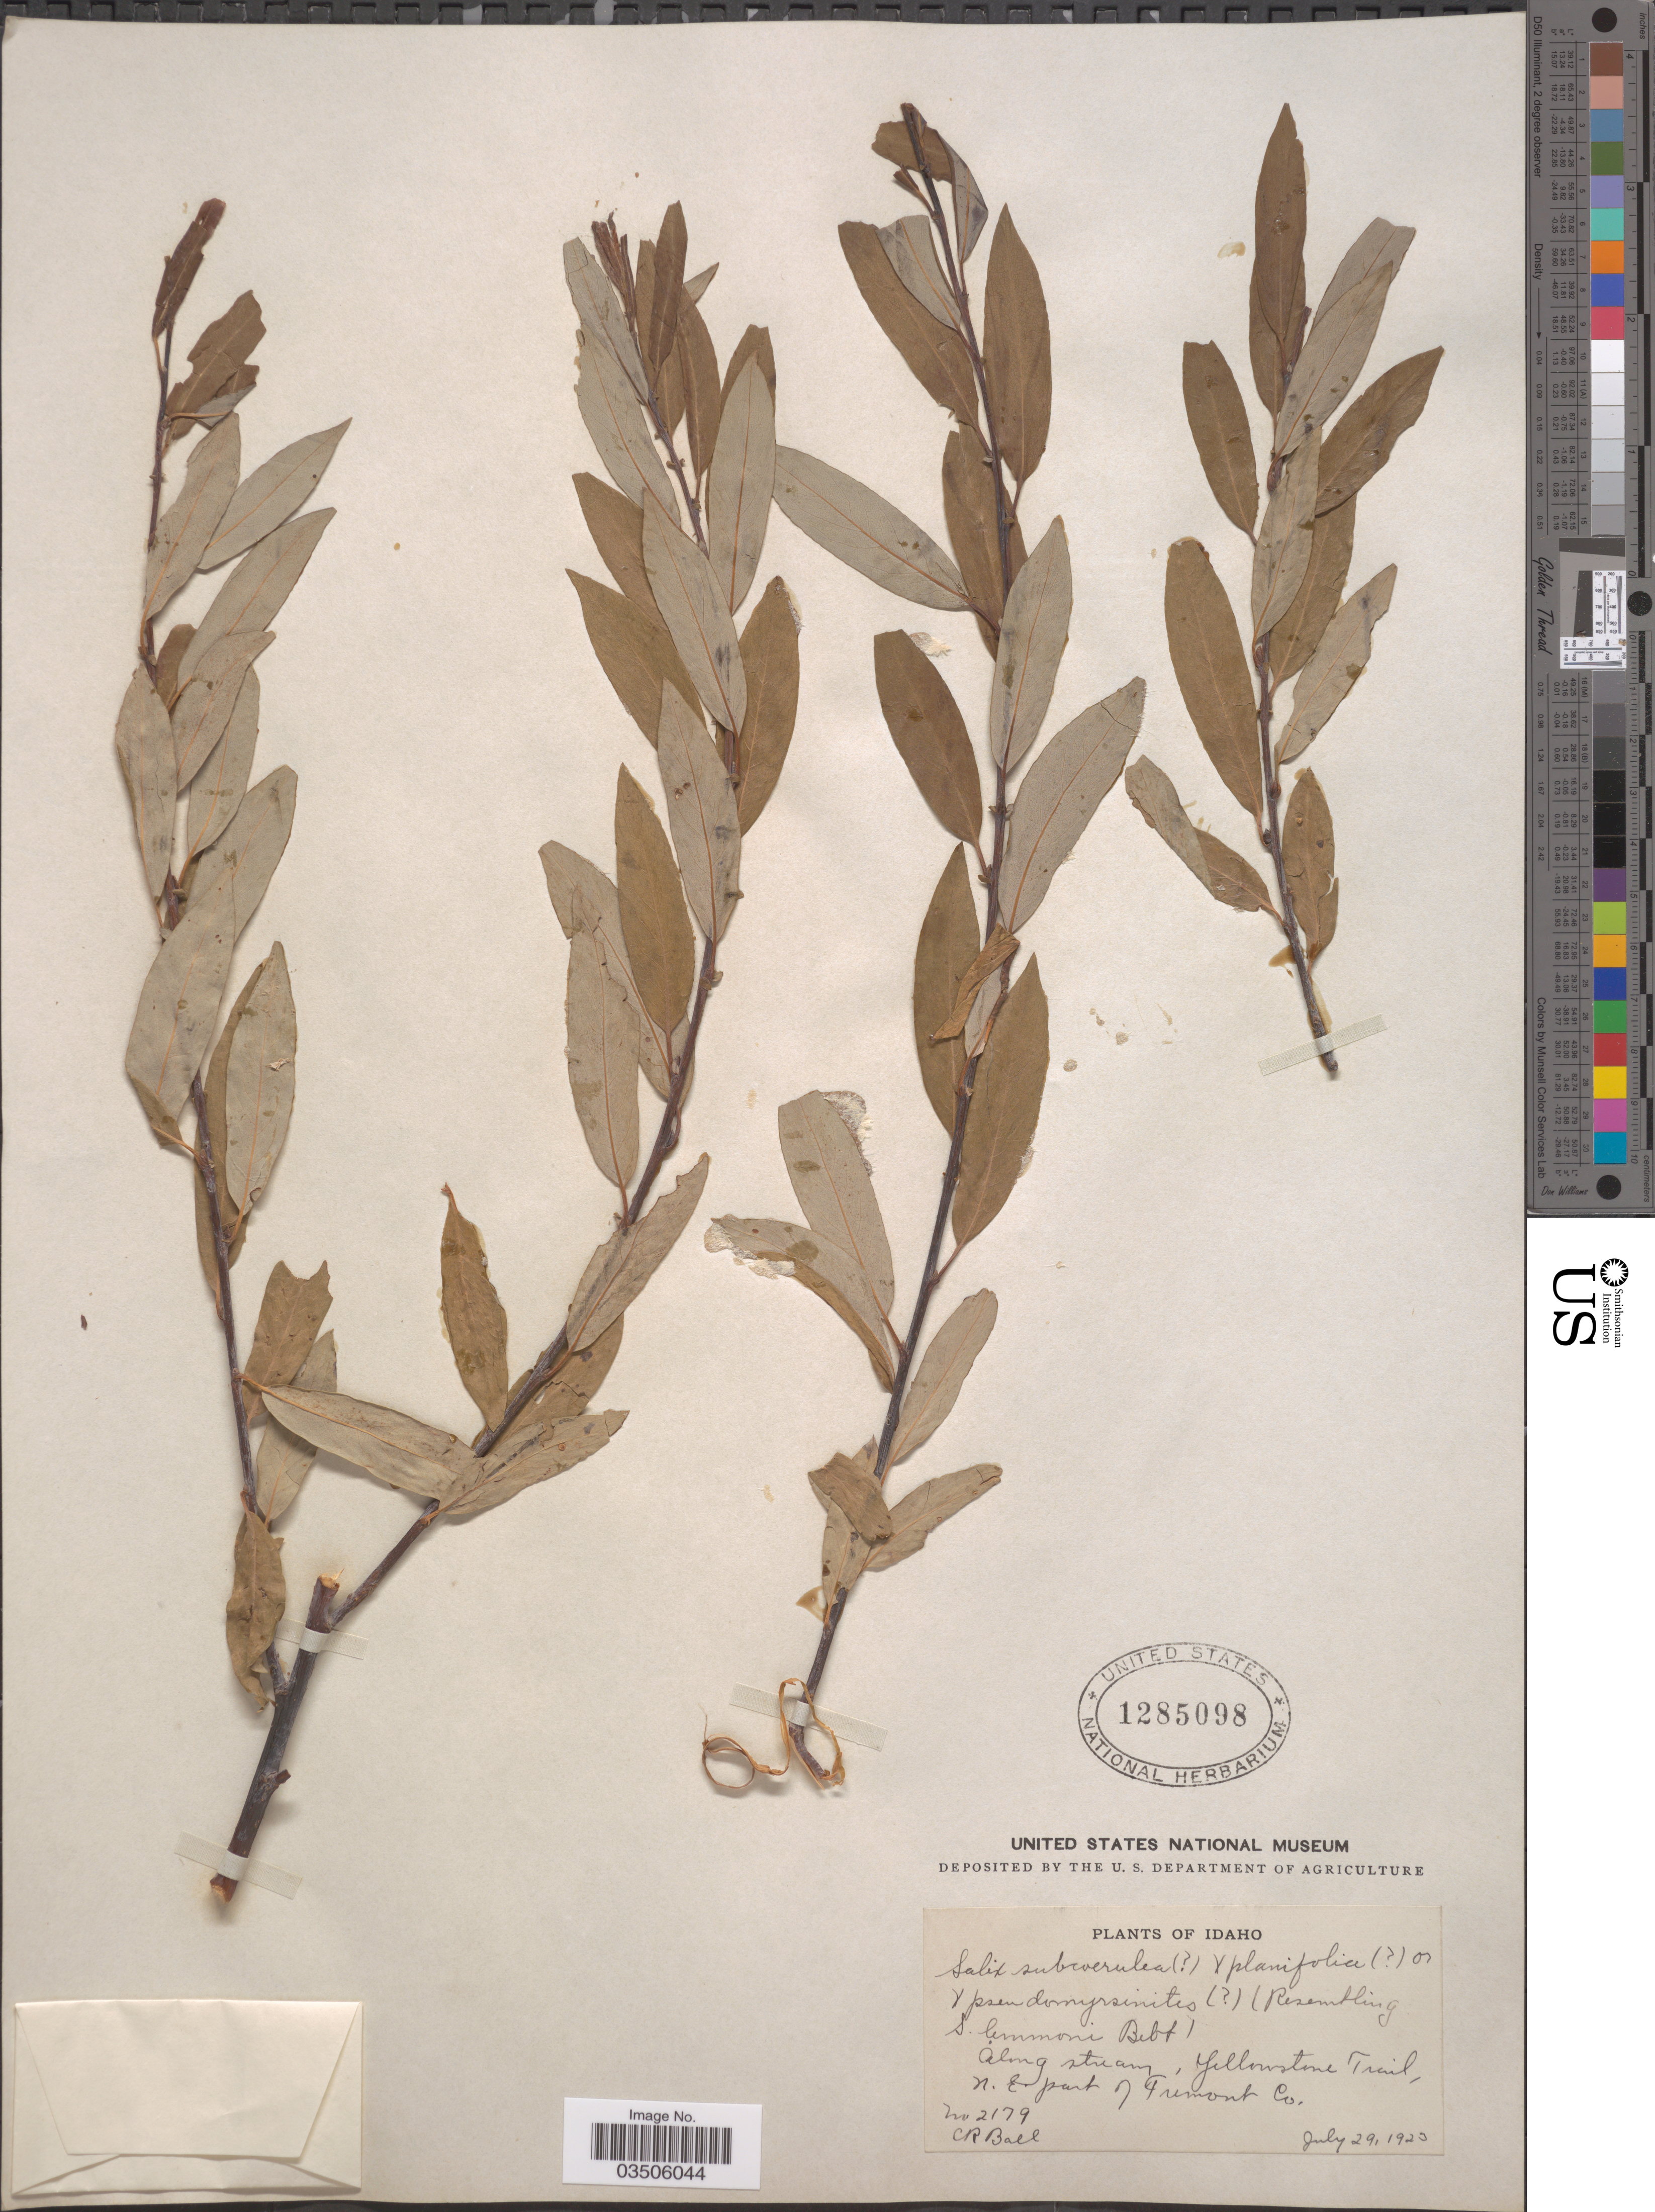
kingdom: Plantae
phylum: Tracheophyta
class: Magnoliopsida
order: Malpighiales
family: Salicaceae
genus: Salix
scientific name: Salix subcoerulea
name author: Piper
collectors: C. R. Ball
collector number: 2179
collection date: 1923-07-29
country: United States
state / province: Idaho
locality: Yellowstone Trail, N.E. part of Fremont Co.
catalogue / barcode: US 1285098